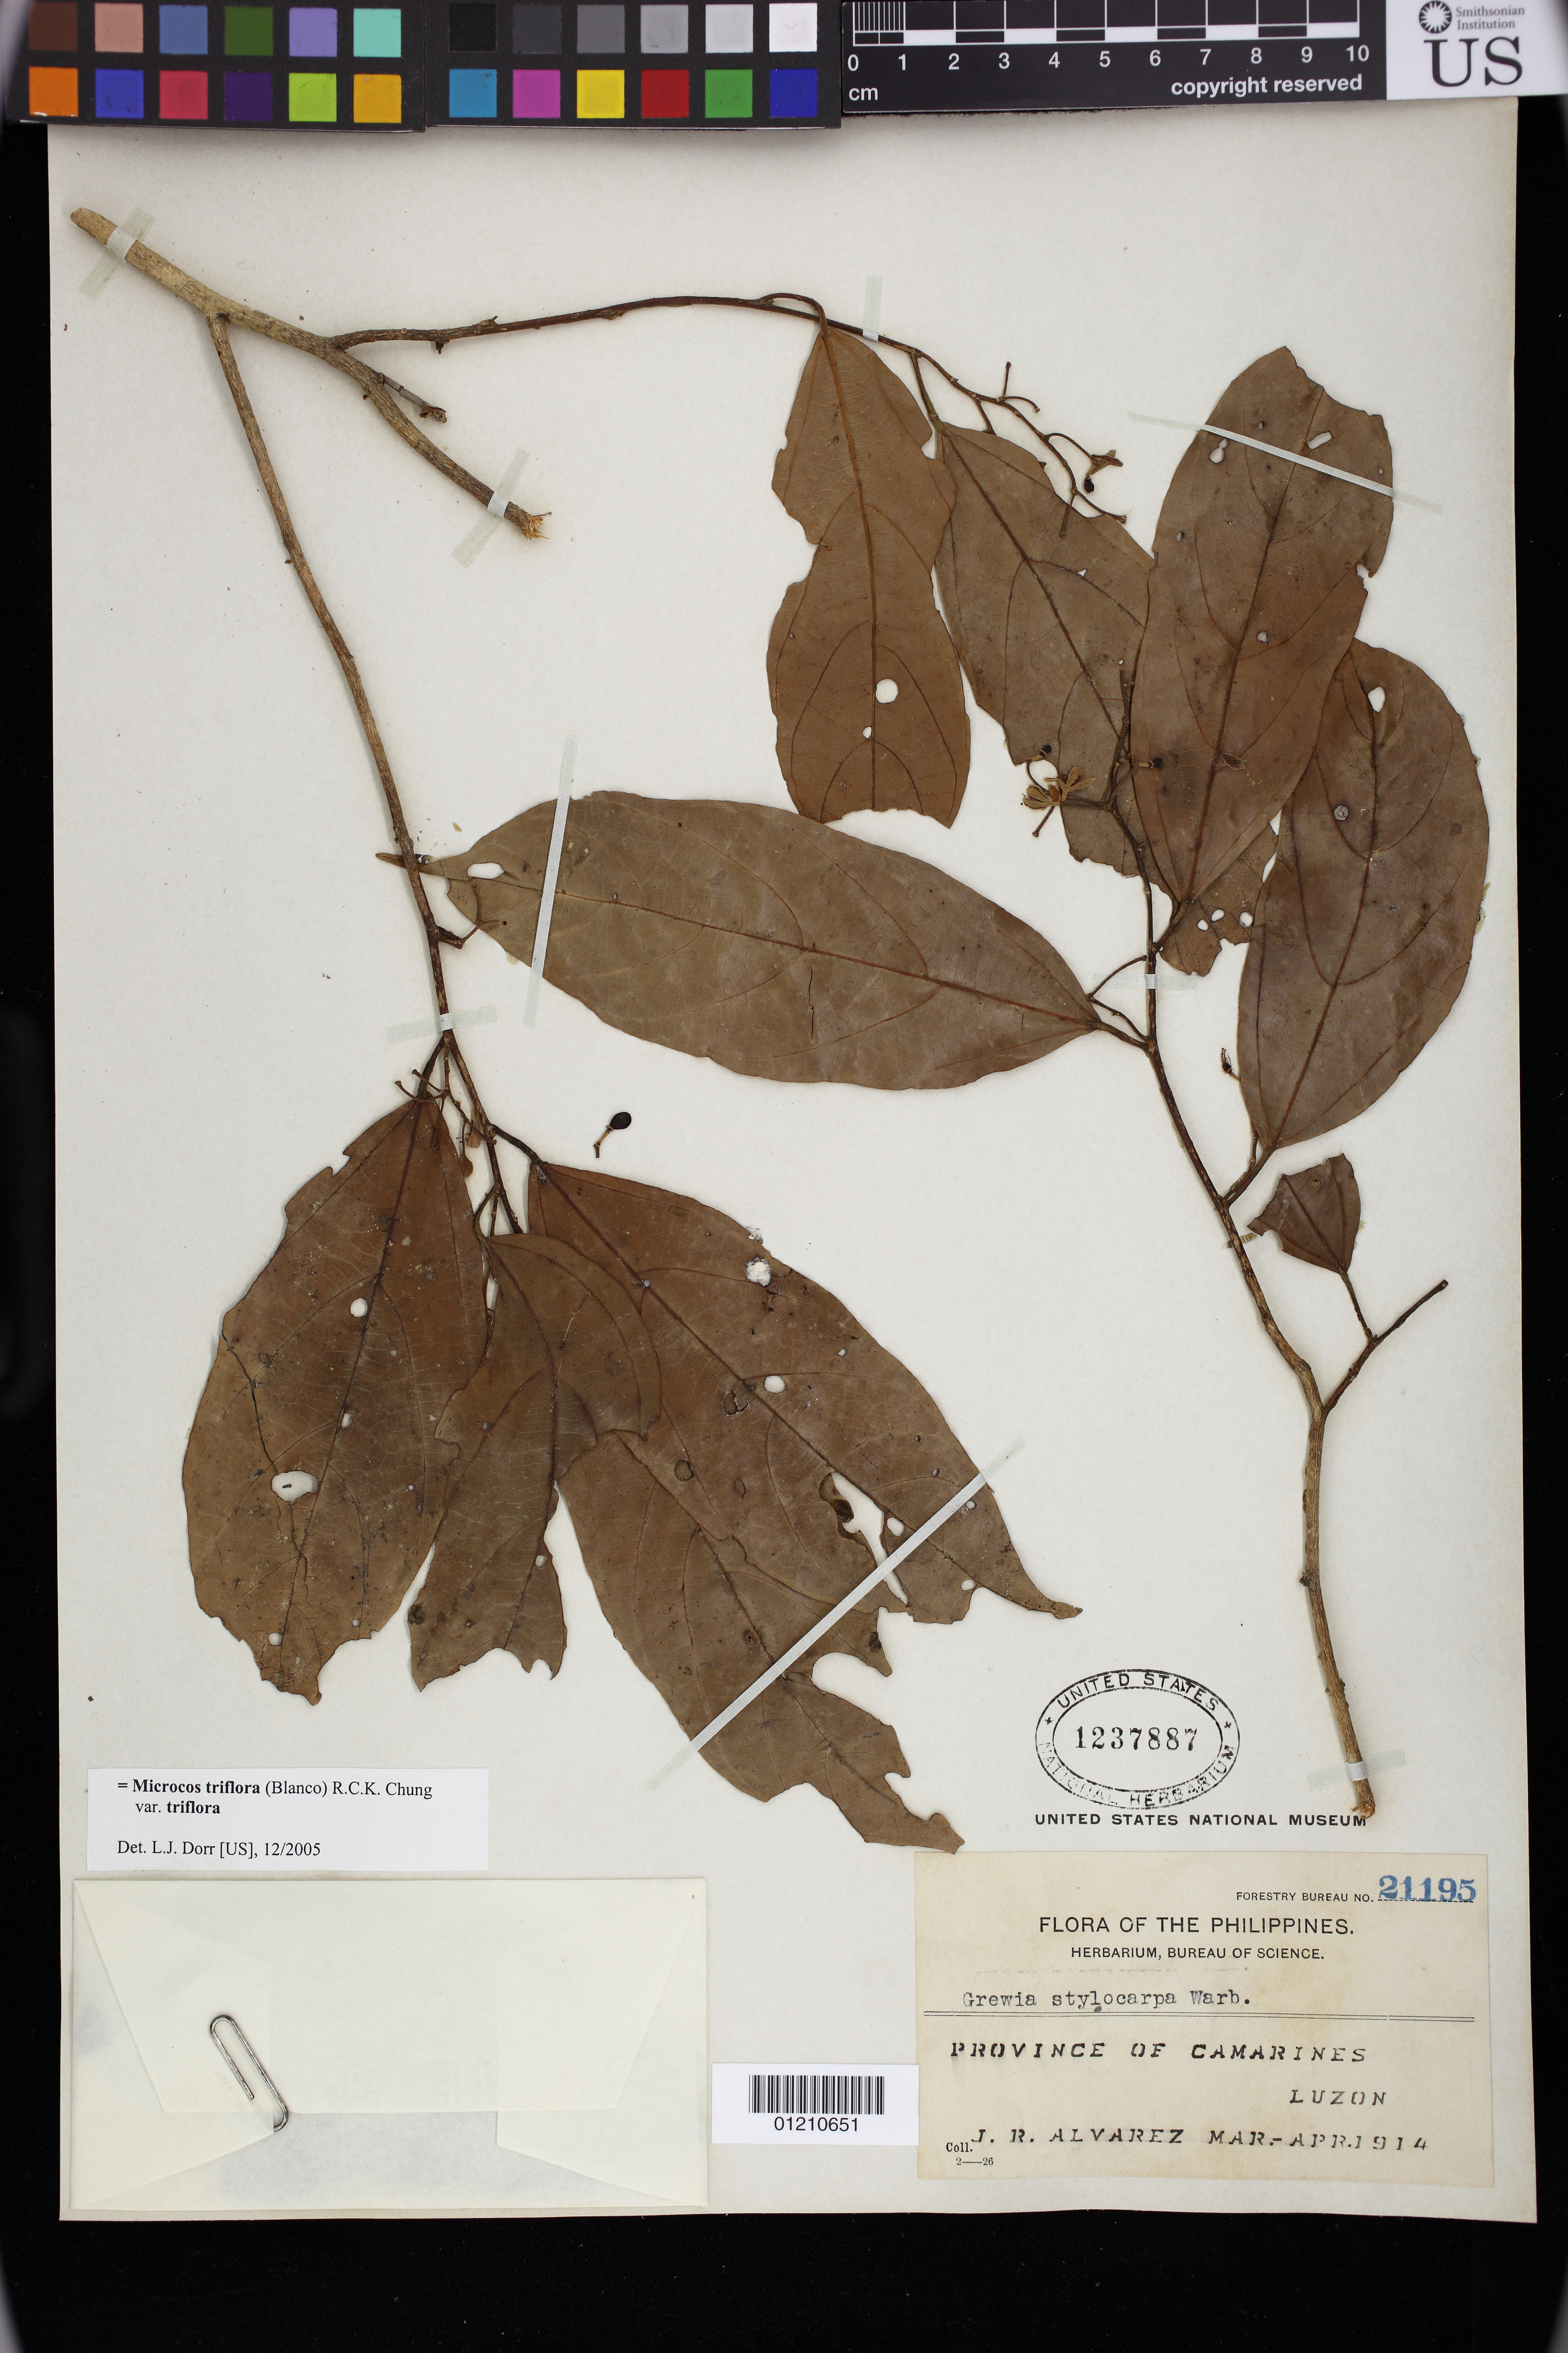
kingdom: Plantae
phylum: Tracheophyta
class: Magnoliopsida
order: Malvales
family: Malvaceae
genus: Microcos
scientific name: Microcos triflora var. triflora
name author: (Blanco) R.C.K. Chung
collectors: J. Alvarez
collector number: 2-26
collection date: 1914-03/1914-04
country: Philippines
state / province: Bicol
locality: Province of Camarines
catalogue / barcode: US 1237887